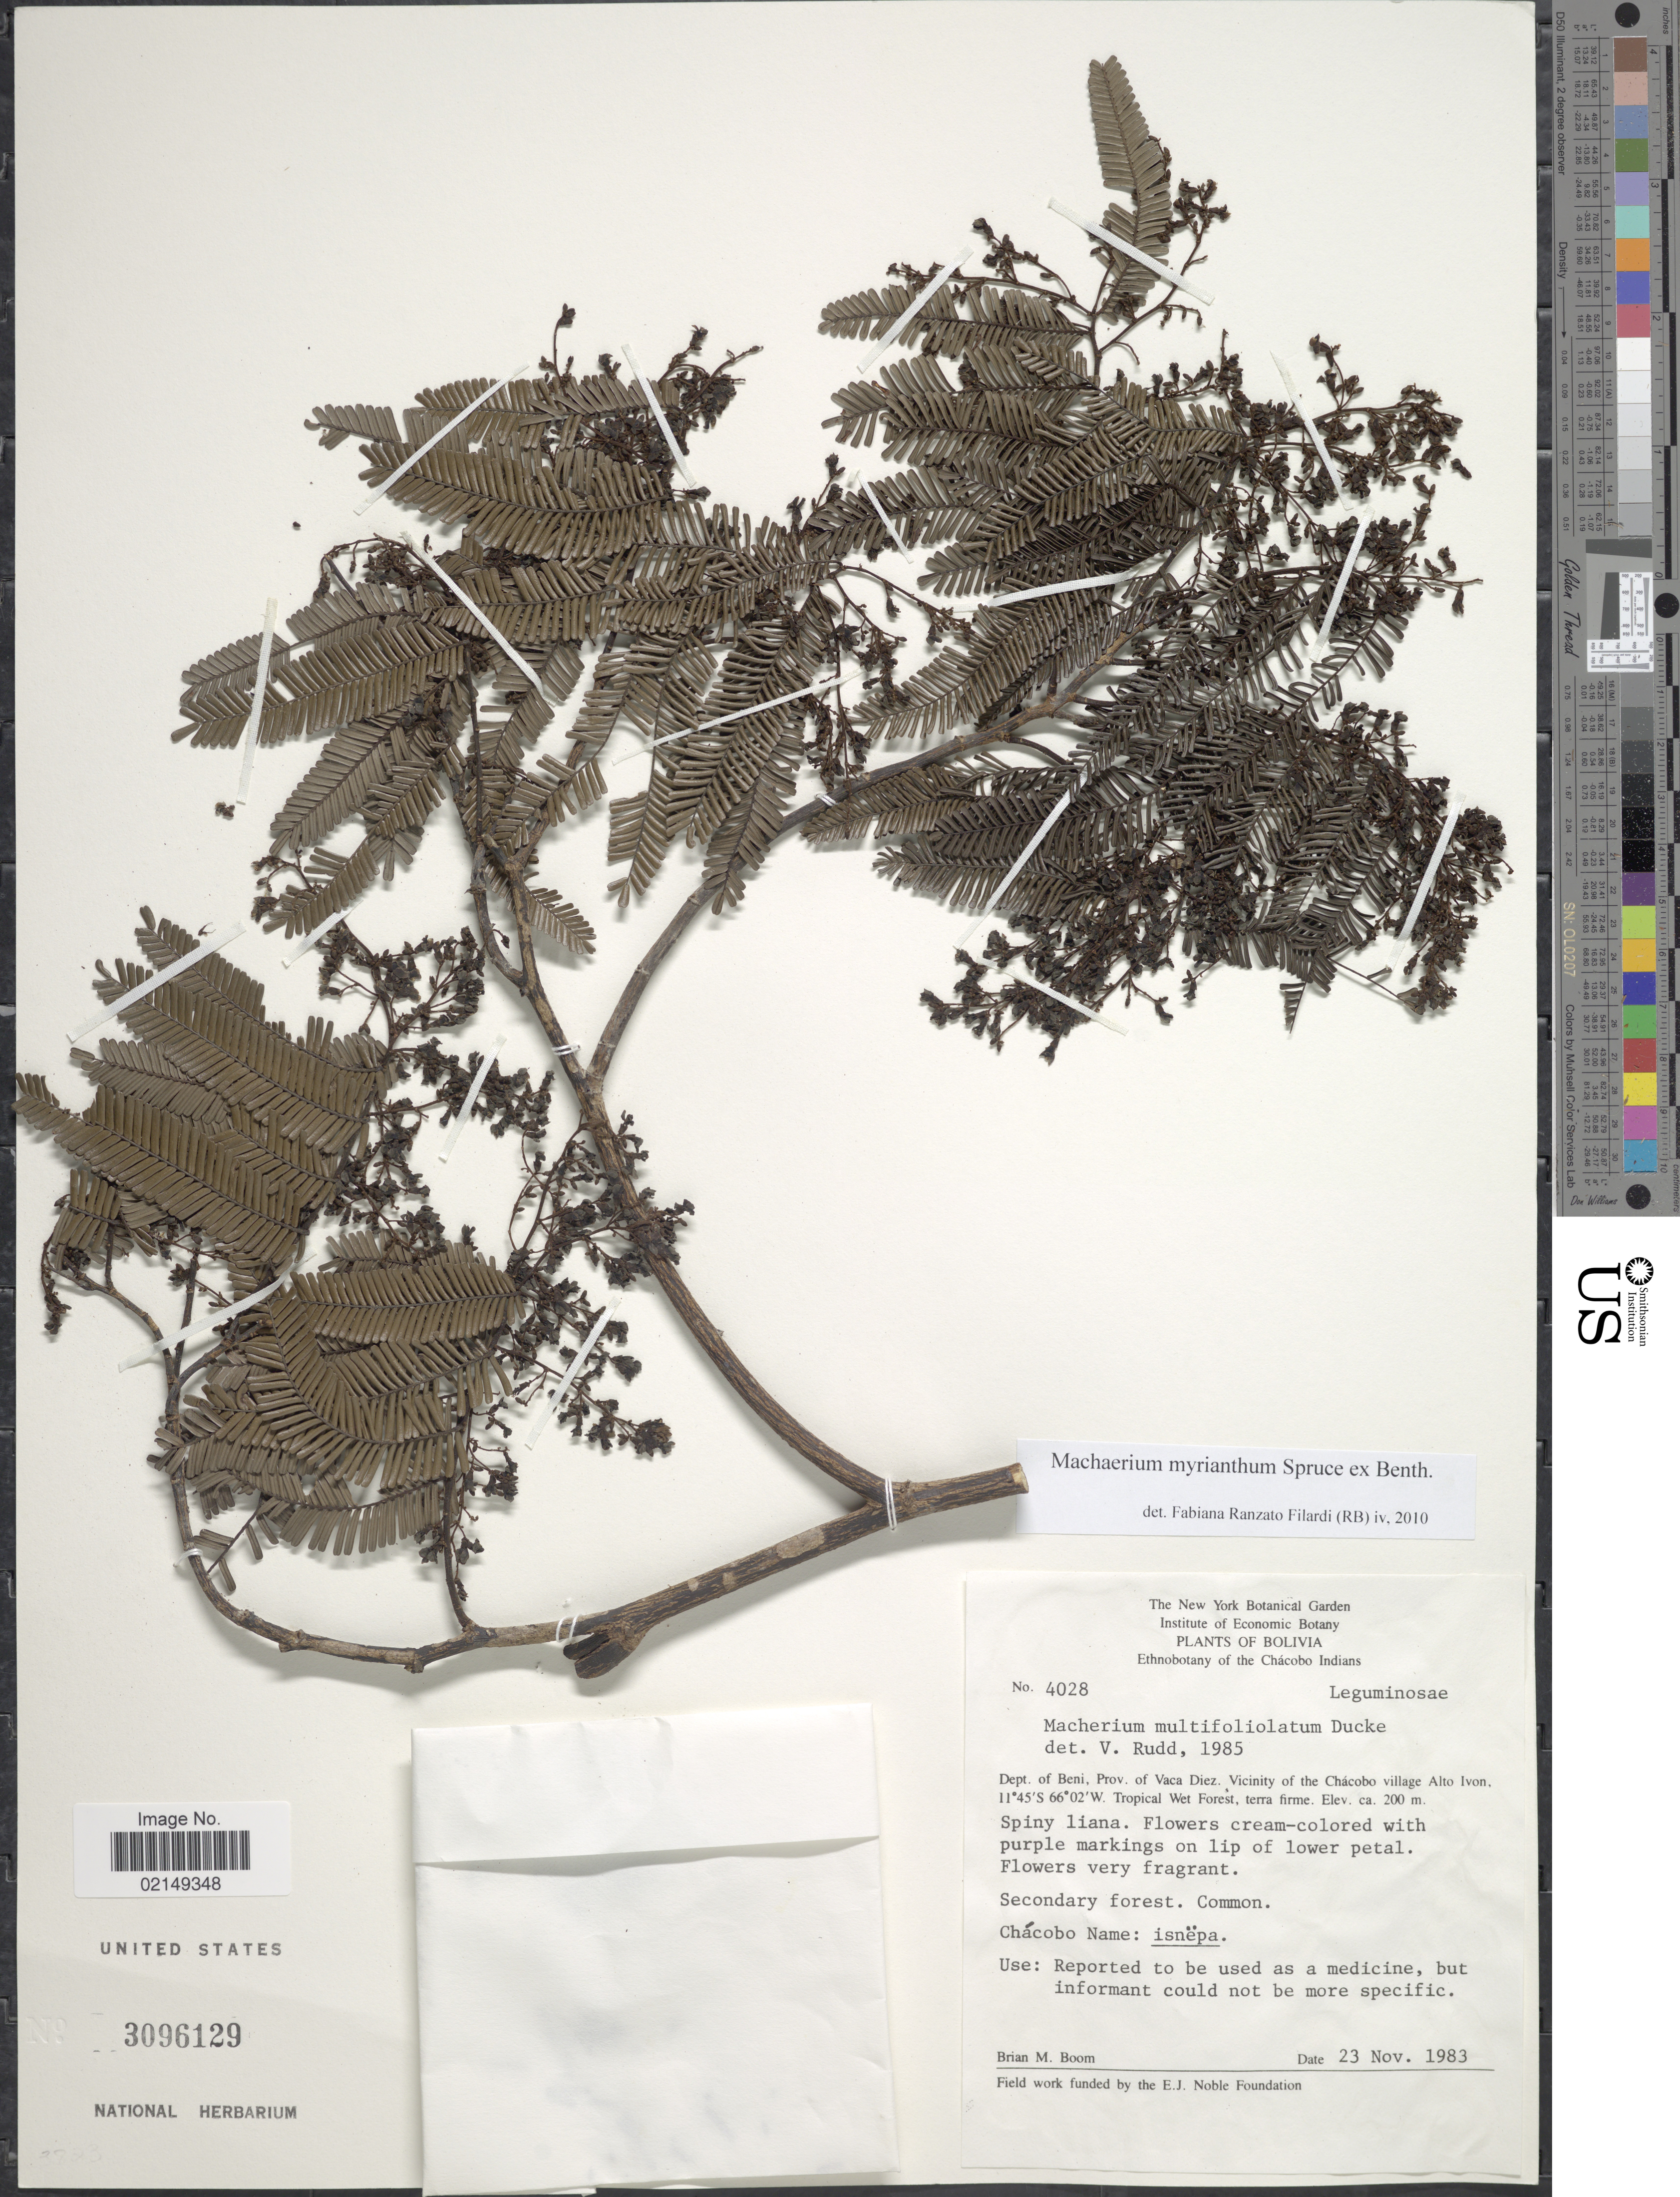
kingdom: Plantae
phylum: Tracheophyta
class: Magnoliopsida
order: Fabales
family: Fabaceae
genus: Machaerium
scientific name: Machaerium myrianthum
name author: Spruce ex Benth.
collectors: B. M. Boom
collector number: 4028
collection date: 1983-11-23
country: Bolivia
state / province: Beni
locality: Ethnobotany of the Chacobo Indians. Prov. of Vaca Diez, Vicinity of the Chacobo village, Alto Ivon.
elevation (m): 200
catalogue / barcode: US 3096129